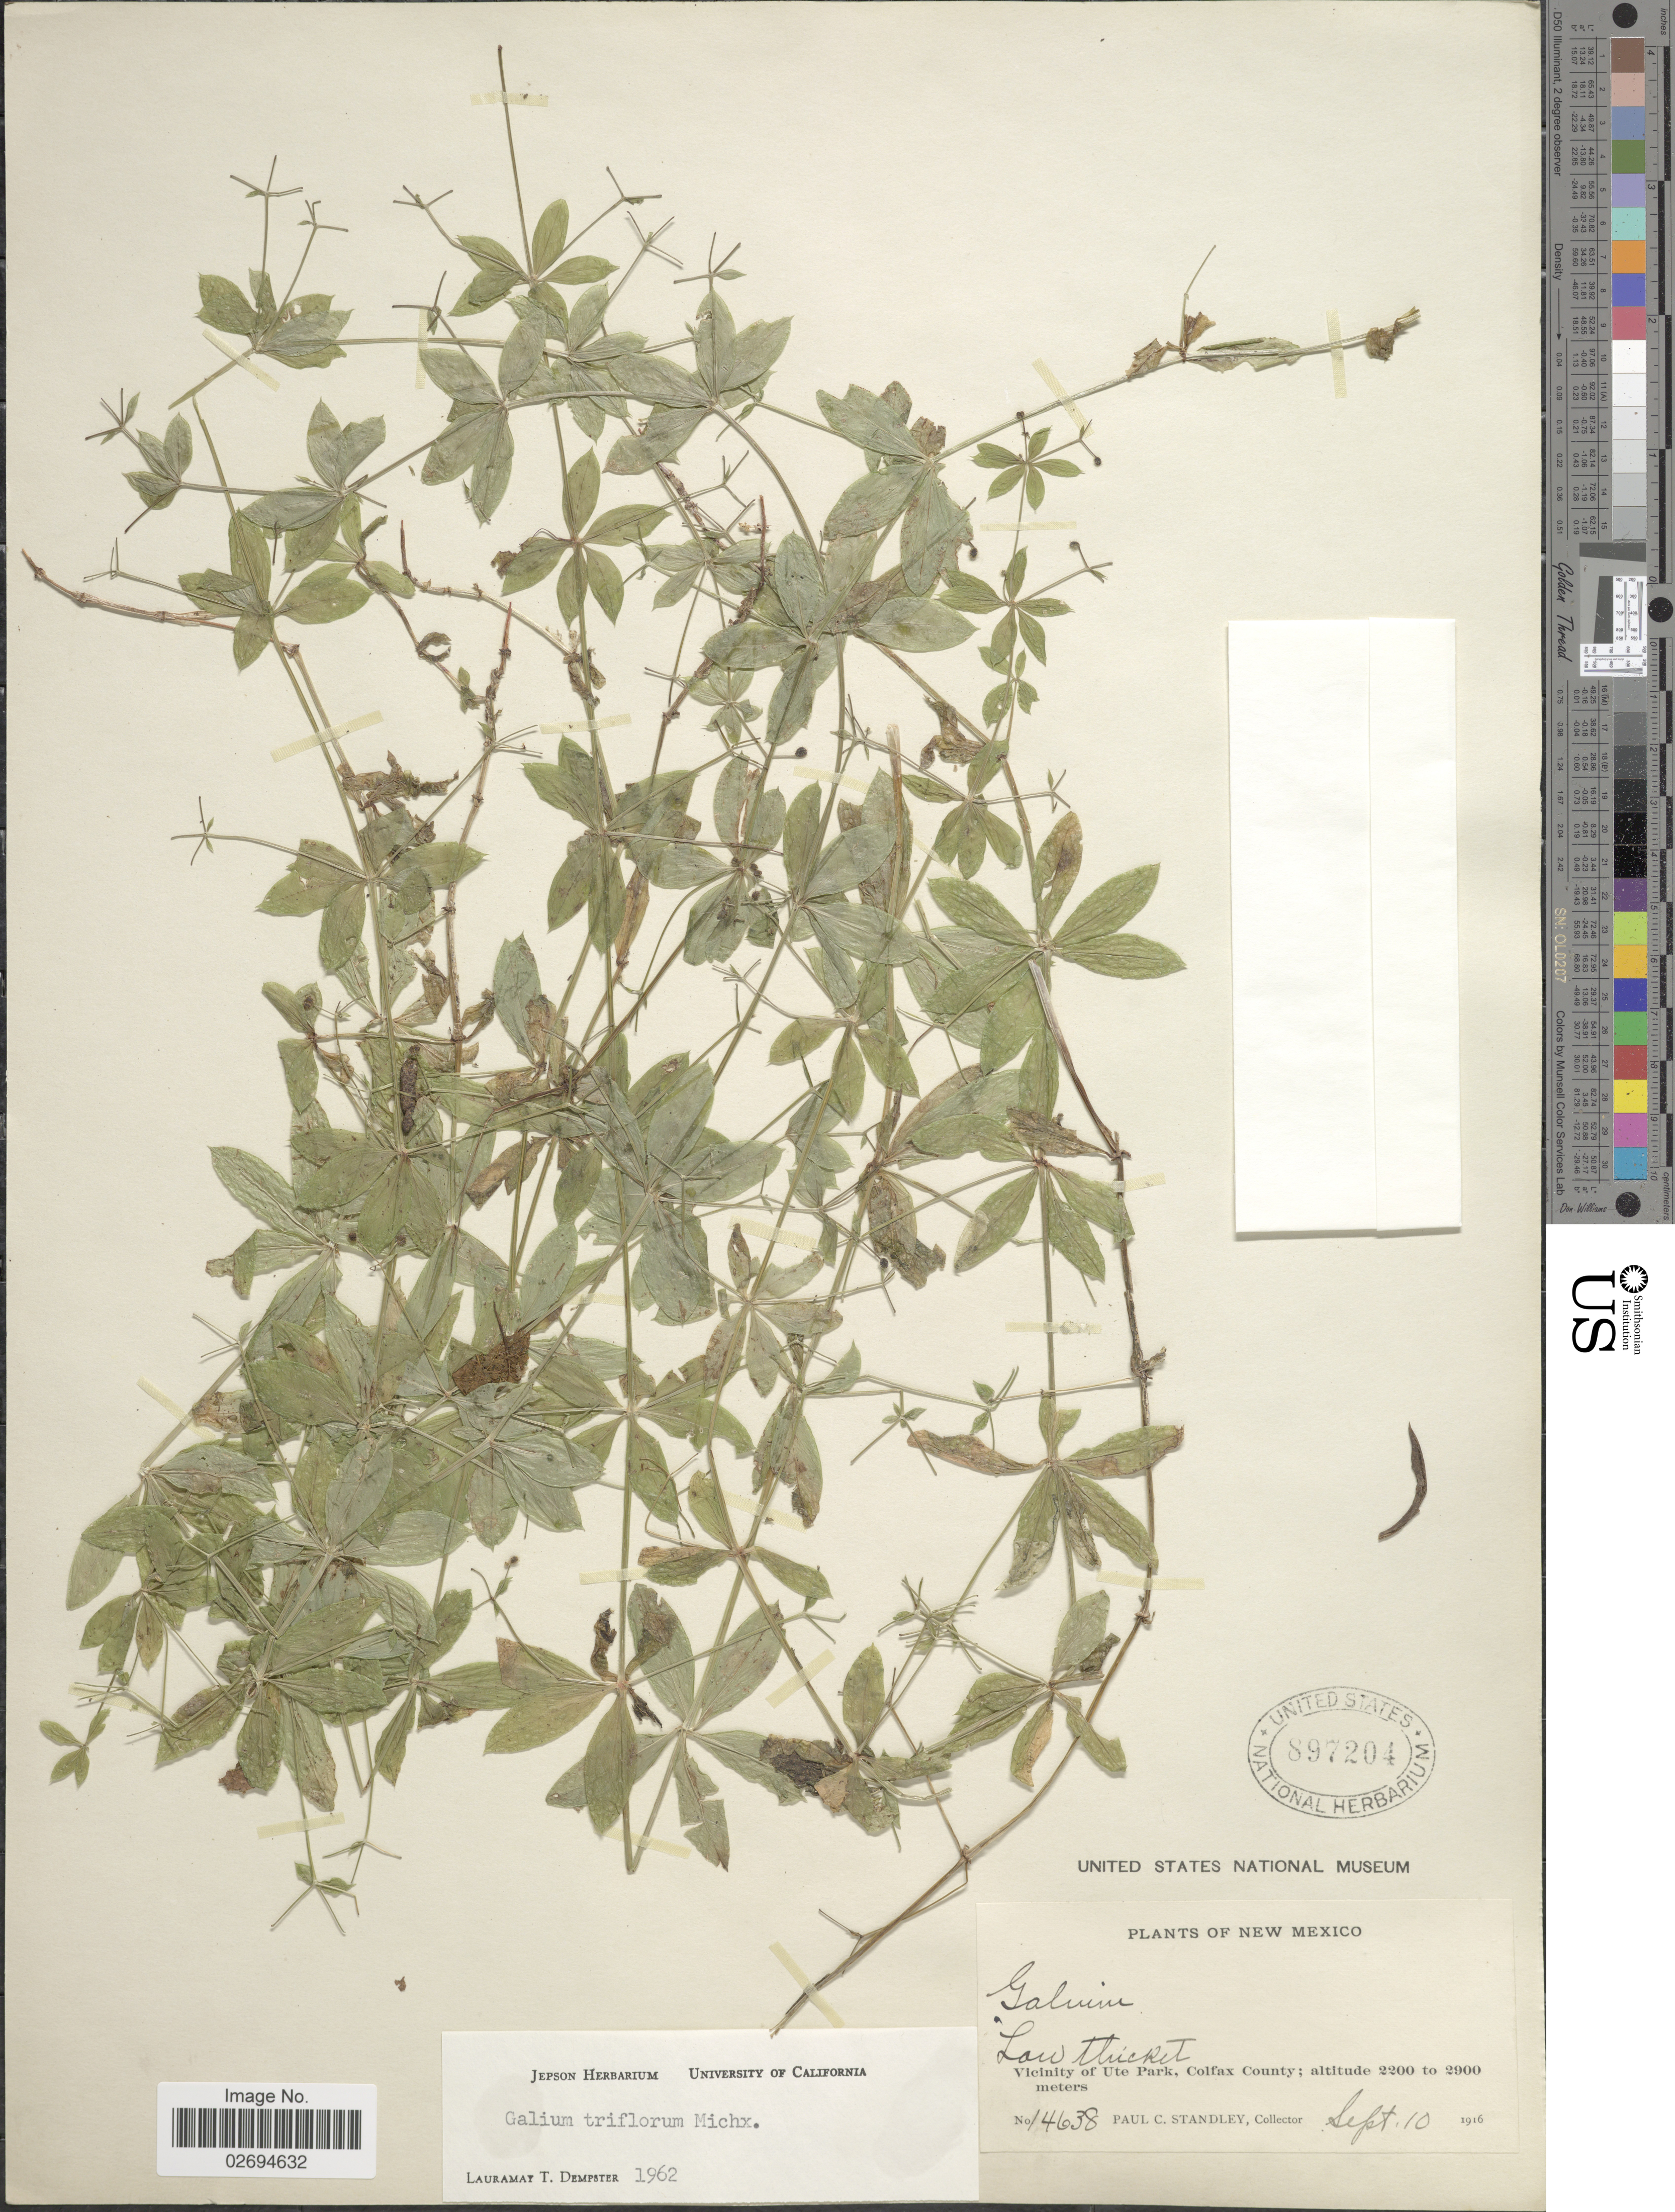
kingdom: Plantae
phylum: Tracheophyta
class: Magnoliopsida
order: Gentianales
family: Rubiaceae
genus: Galium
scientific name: Galium triflorum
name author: Michx.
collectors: P. C. Standley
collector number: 14638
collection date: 1916-09-10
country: United States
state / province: New Mexico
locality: Low thicket, Vicinity of Ute Park, Colfax County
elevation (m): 2200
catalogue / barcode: US 897204